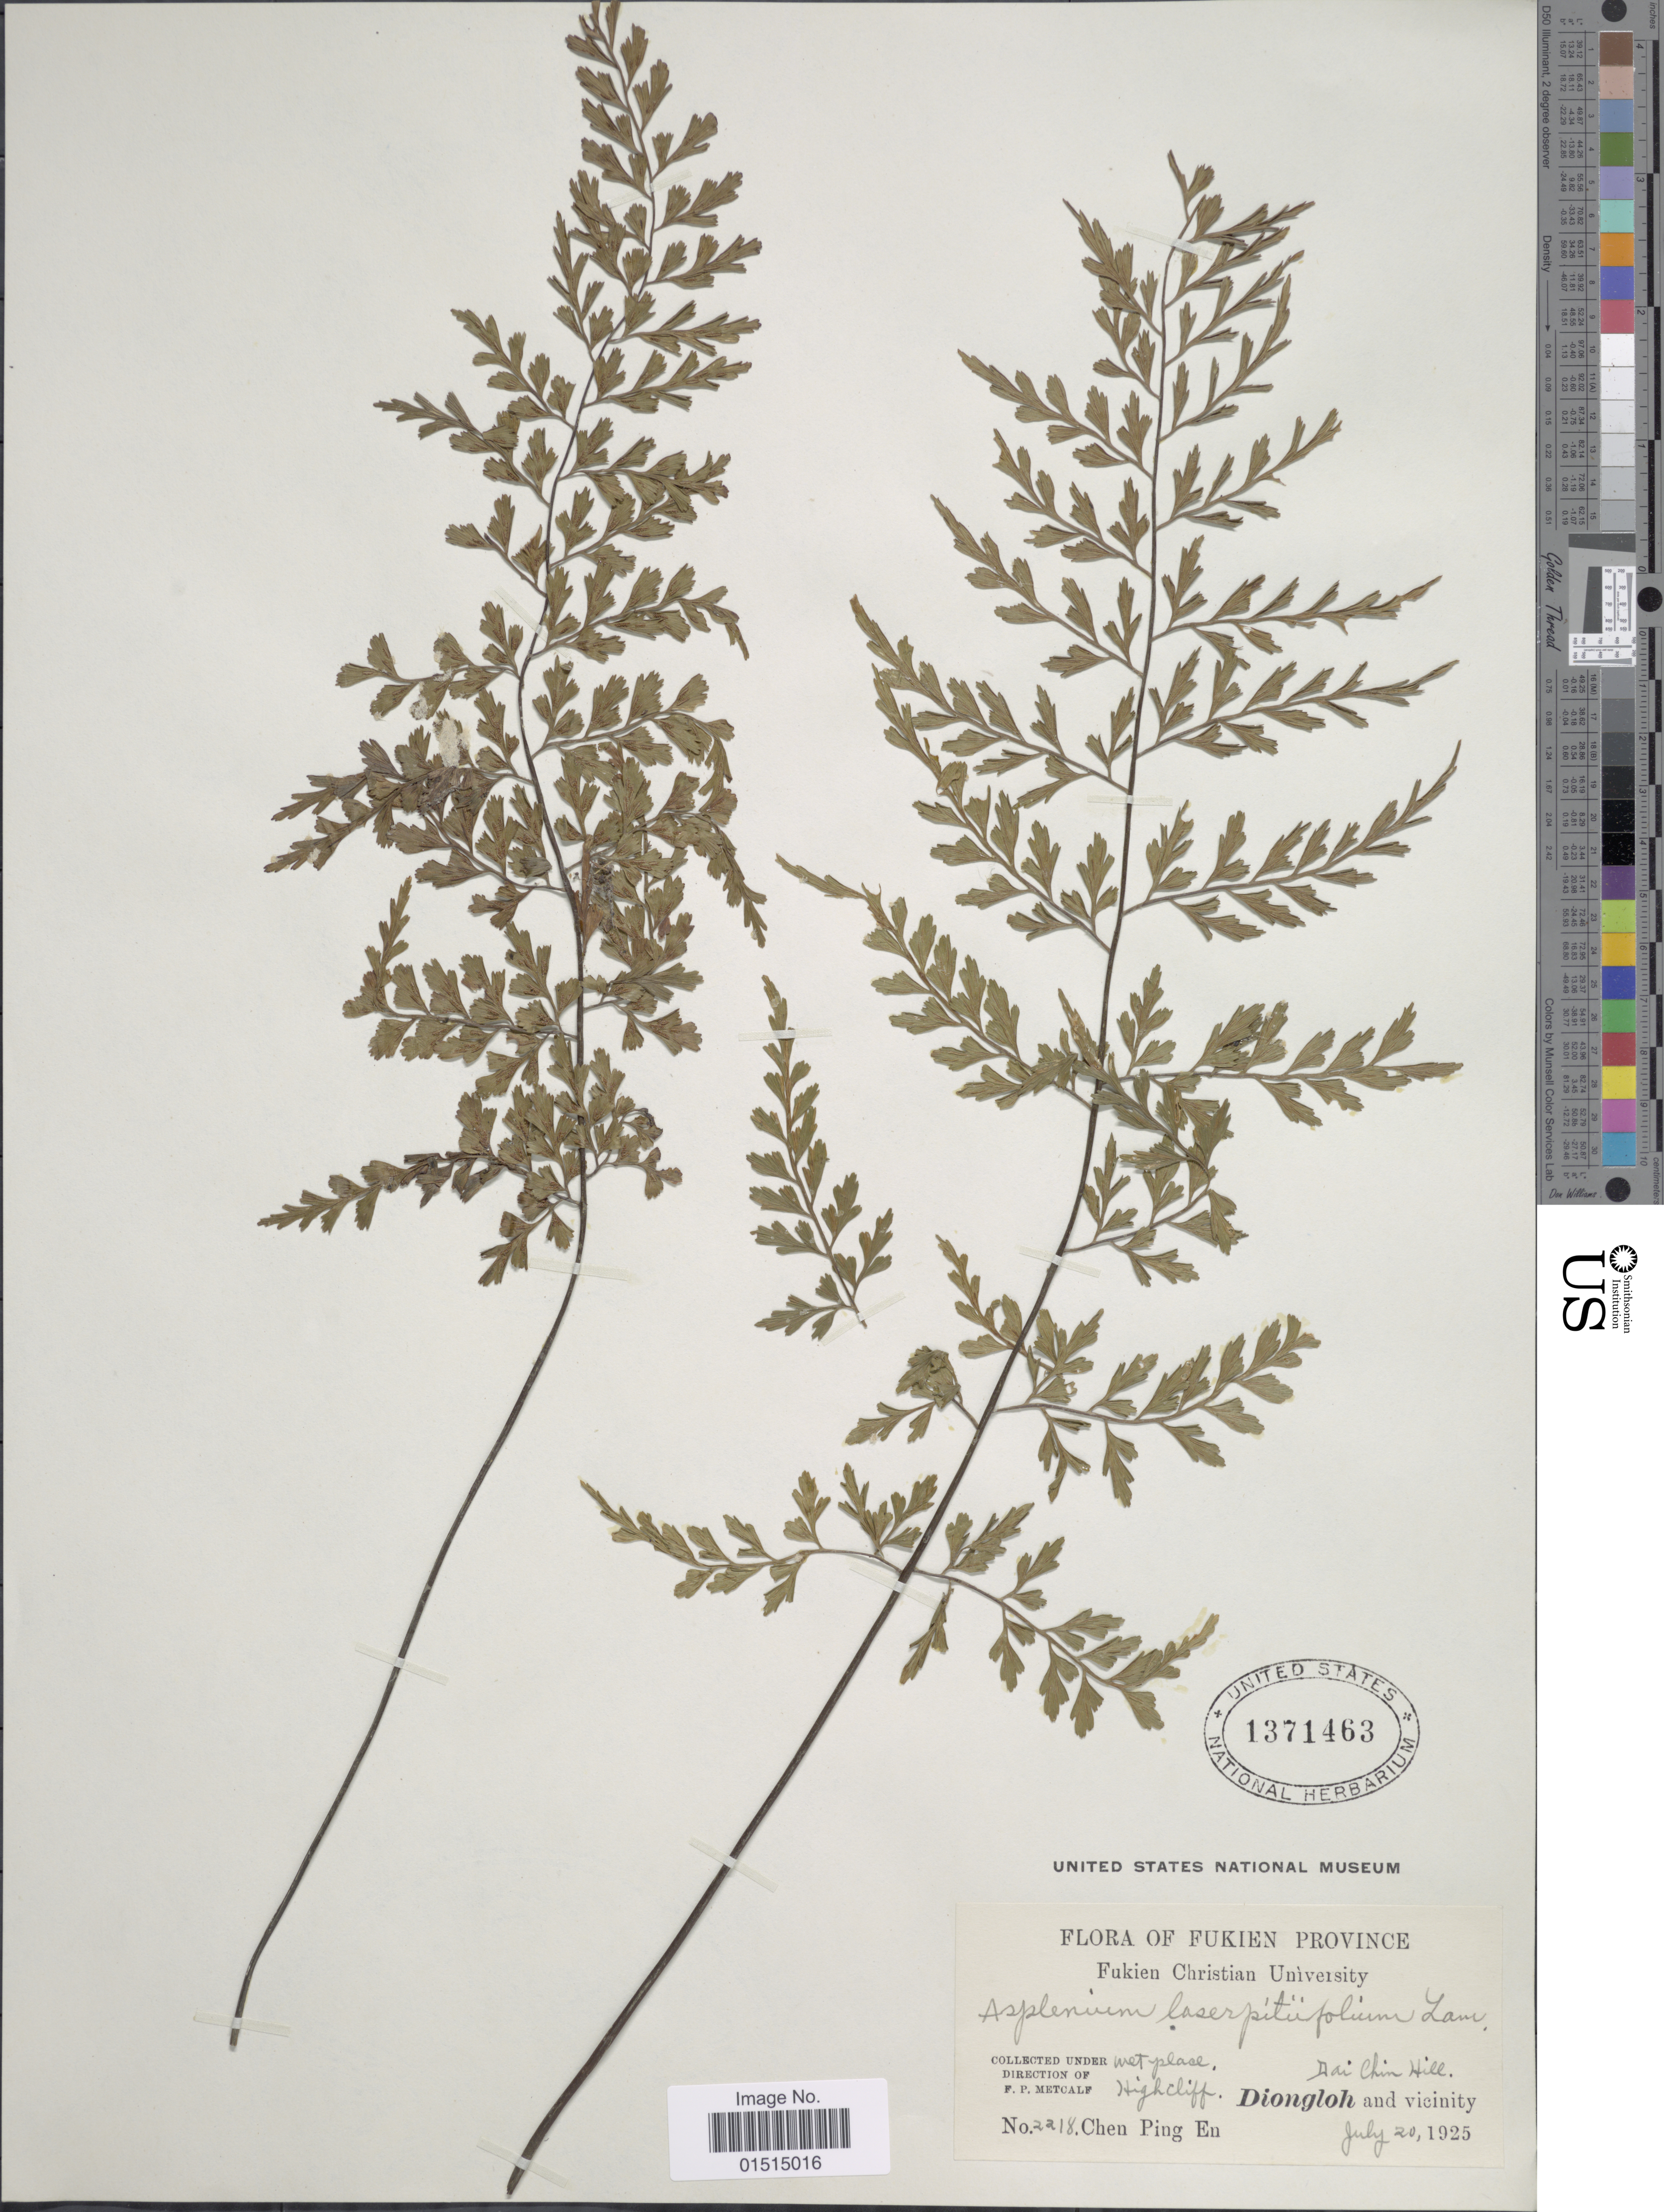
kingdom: Plantae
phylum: Tracheophyta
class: Polypodiopsida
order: Polypodiales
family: Aspleniaceae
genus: Asplenium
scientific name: Asplenium laserpitiifolium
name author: Lam.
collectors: P. E. Chen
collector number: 2218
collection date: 1925-07-20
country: China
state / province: Fujian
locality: Fukien Province, Jai Chin Hill, Diongloh and Vicinity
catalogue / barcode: US 1371463